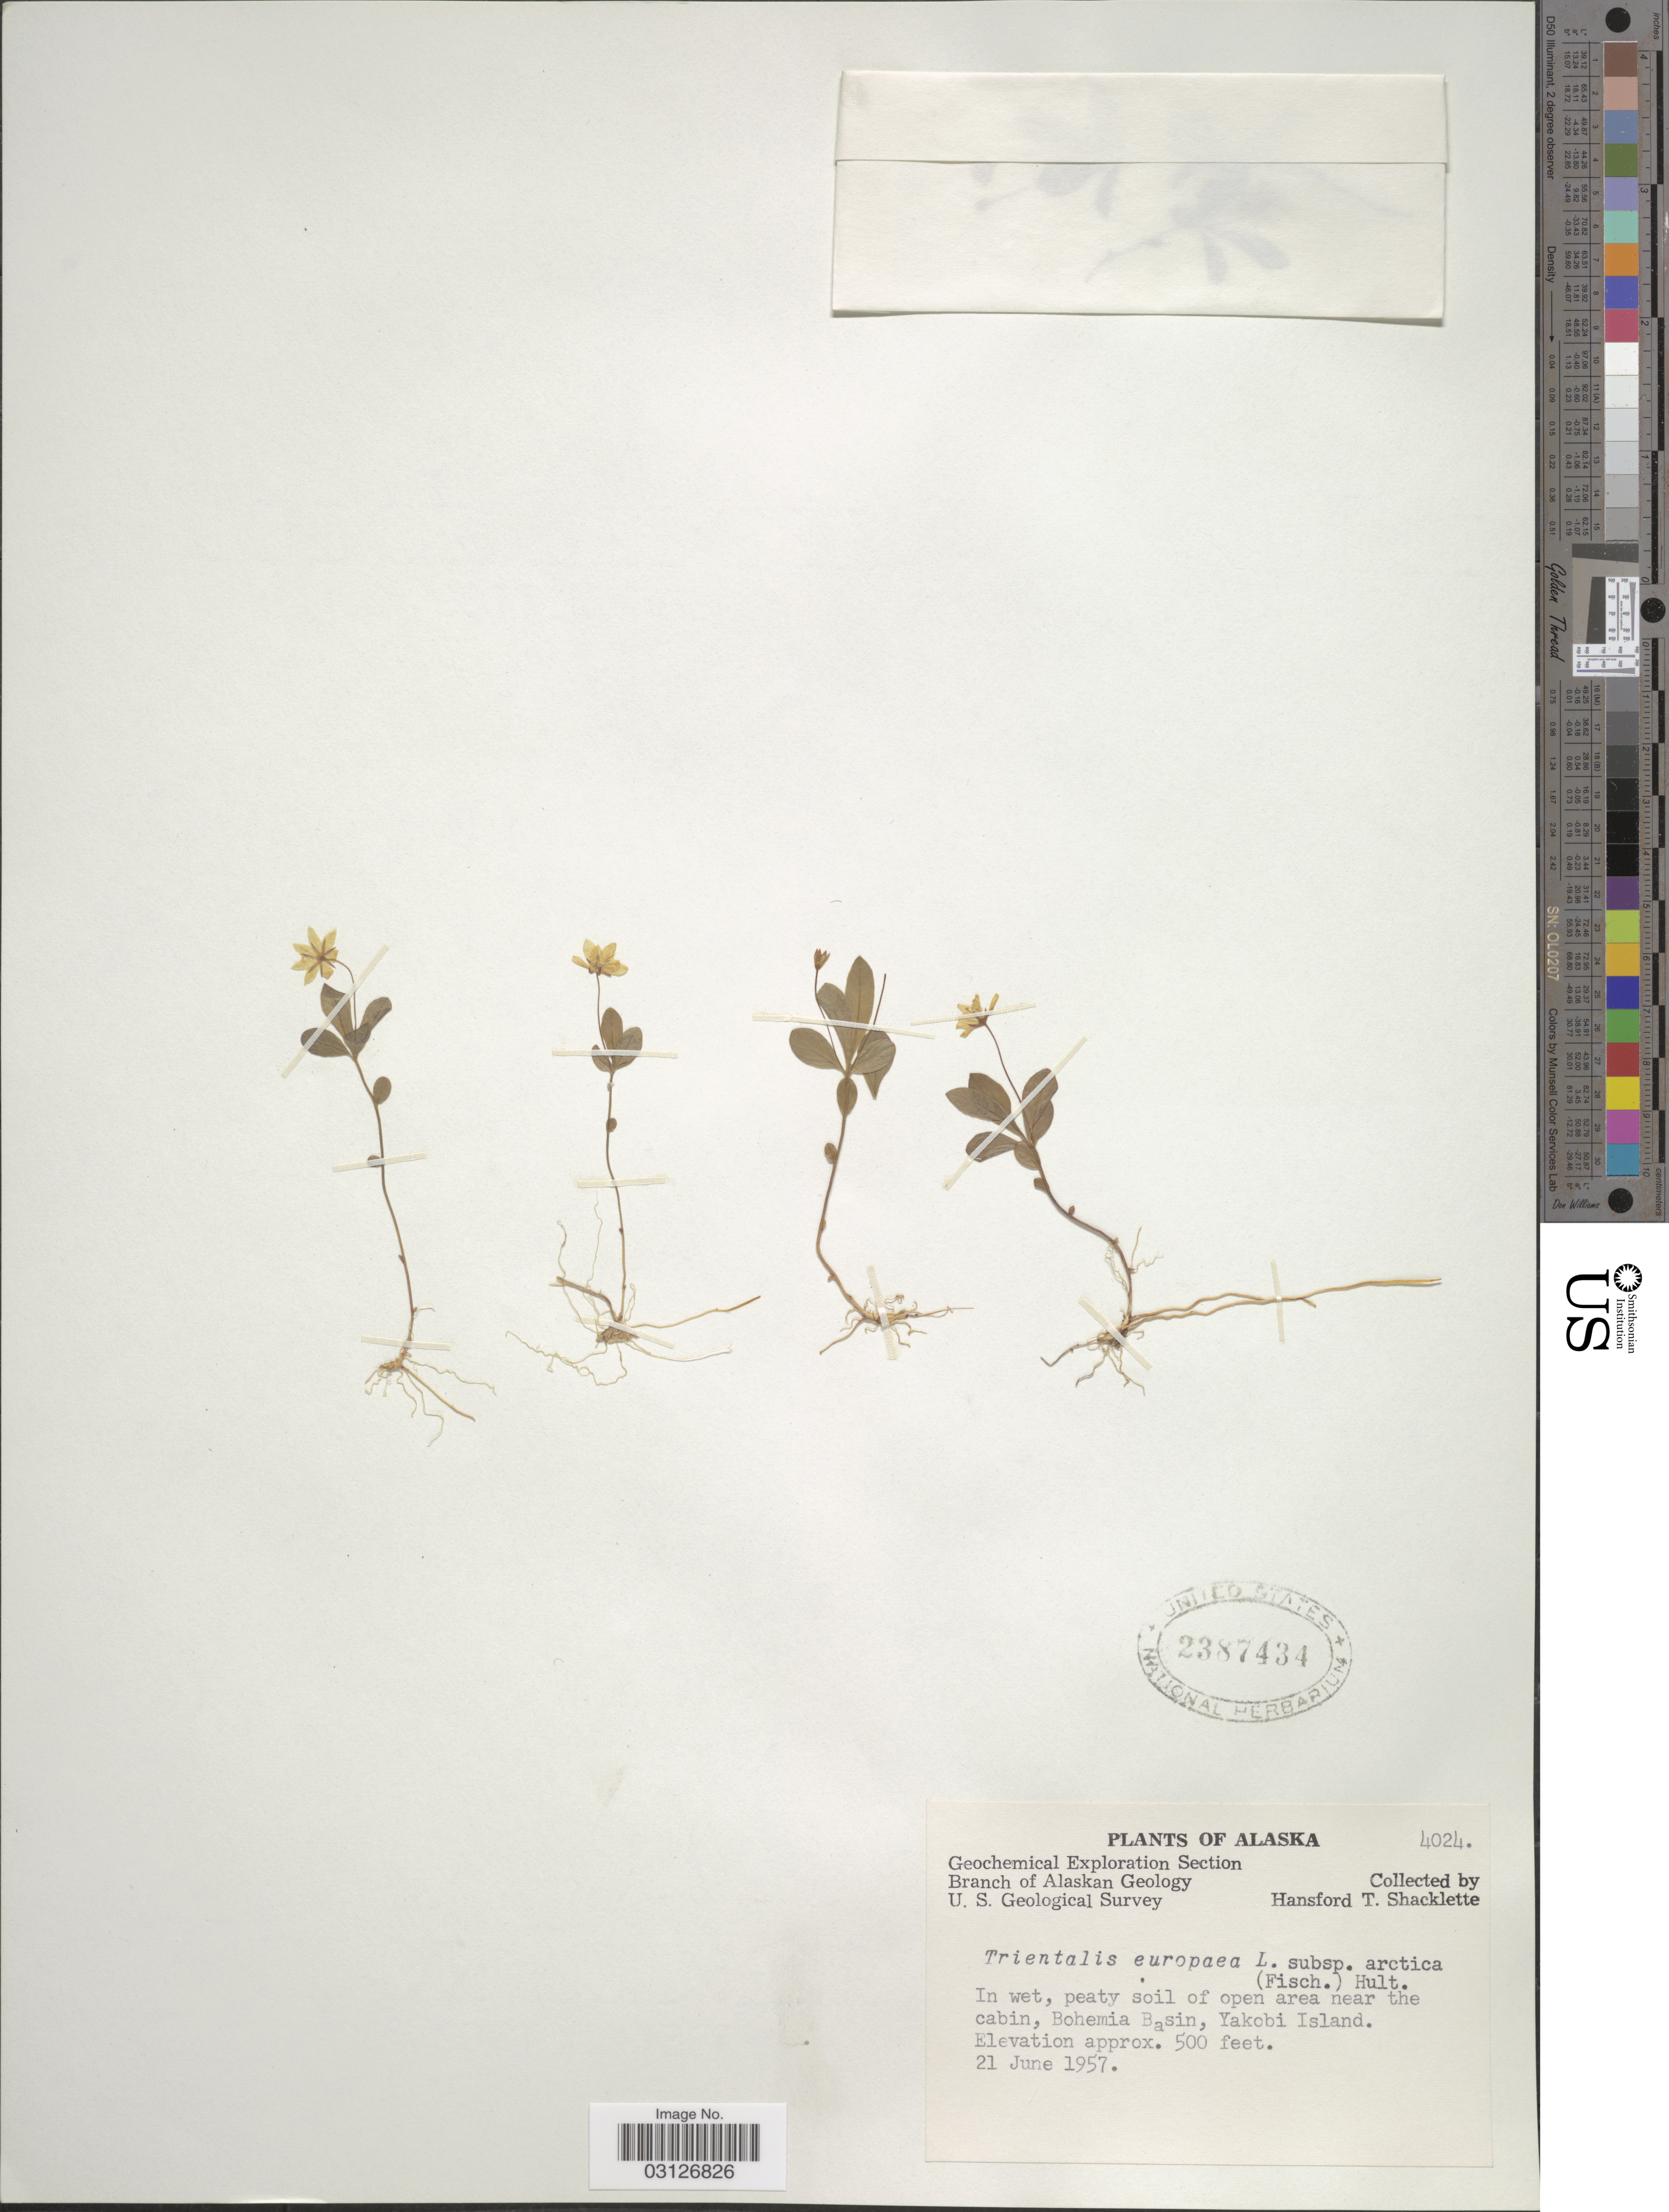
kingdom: Plantae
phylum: Tracheophyta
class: Magnoliopsida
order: Ericales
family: Primulaceae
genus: Trientalis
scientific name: Trientalis europaea subsp. arctica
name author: (Fisch. ex Hook.) Hultén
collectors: H. Shacklette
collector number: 4024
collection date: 1957-06-21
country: United States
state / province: Alaska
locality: In wet, peaty soil of open area near the cabin, Bohemia Basin, Yakobi Island.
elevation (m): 152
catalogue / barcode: US 2387434